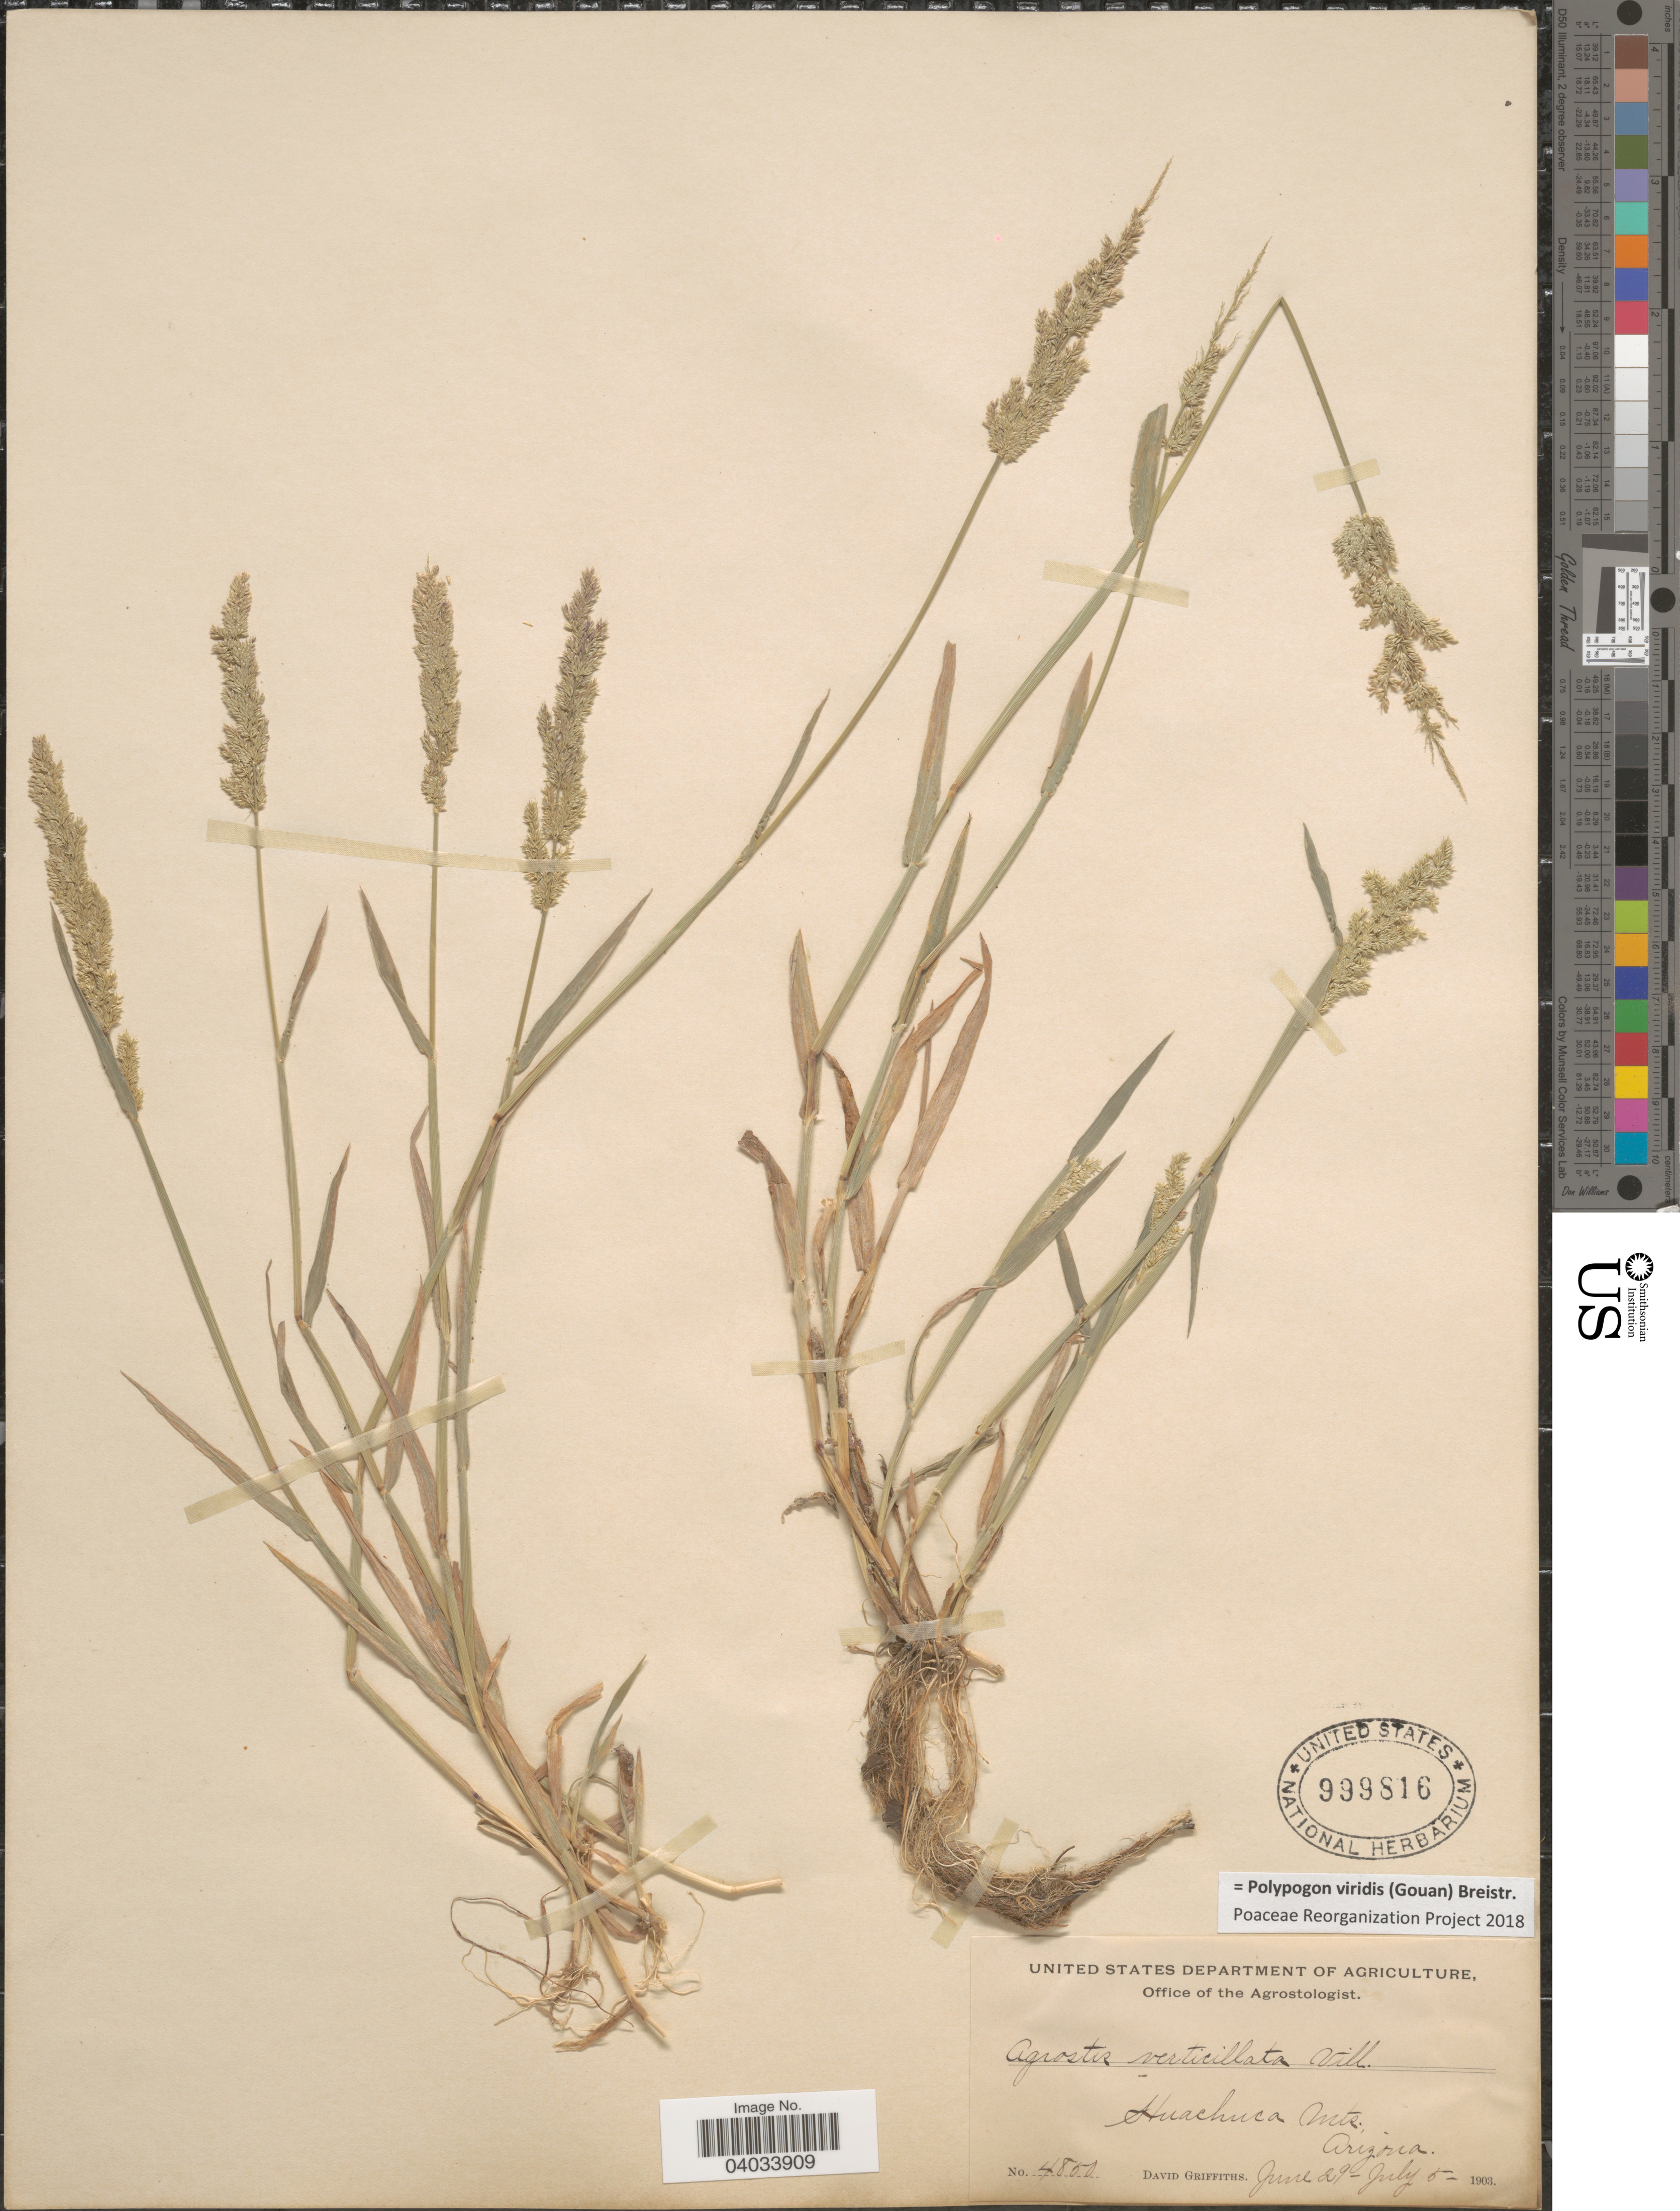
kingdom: Plantae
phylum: Tracheophyta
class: Liliopsida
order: Poales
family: Poaceae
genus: Polypogon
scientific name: Polypogon viridis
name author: (Gouan) Breistroffer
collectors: D. Griffiths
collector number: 4850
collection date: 1903-06-29/1903-07-05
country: United States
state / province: Arizona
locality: Huachuca Mts.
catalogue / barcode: US 999816